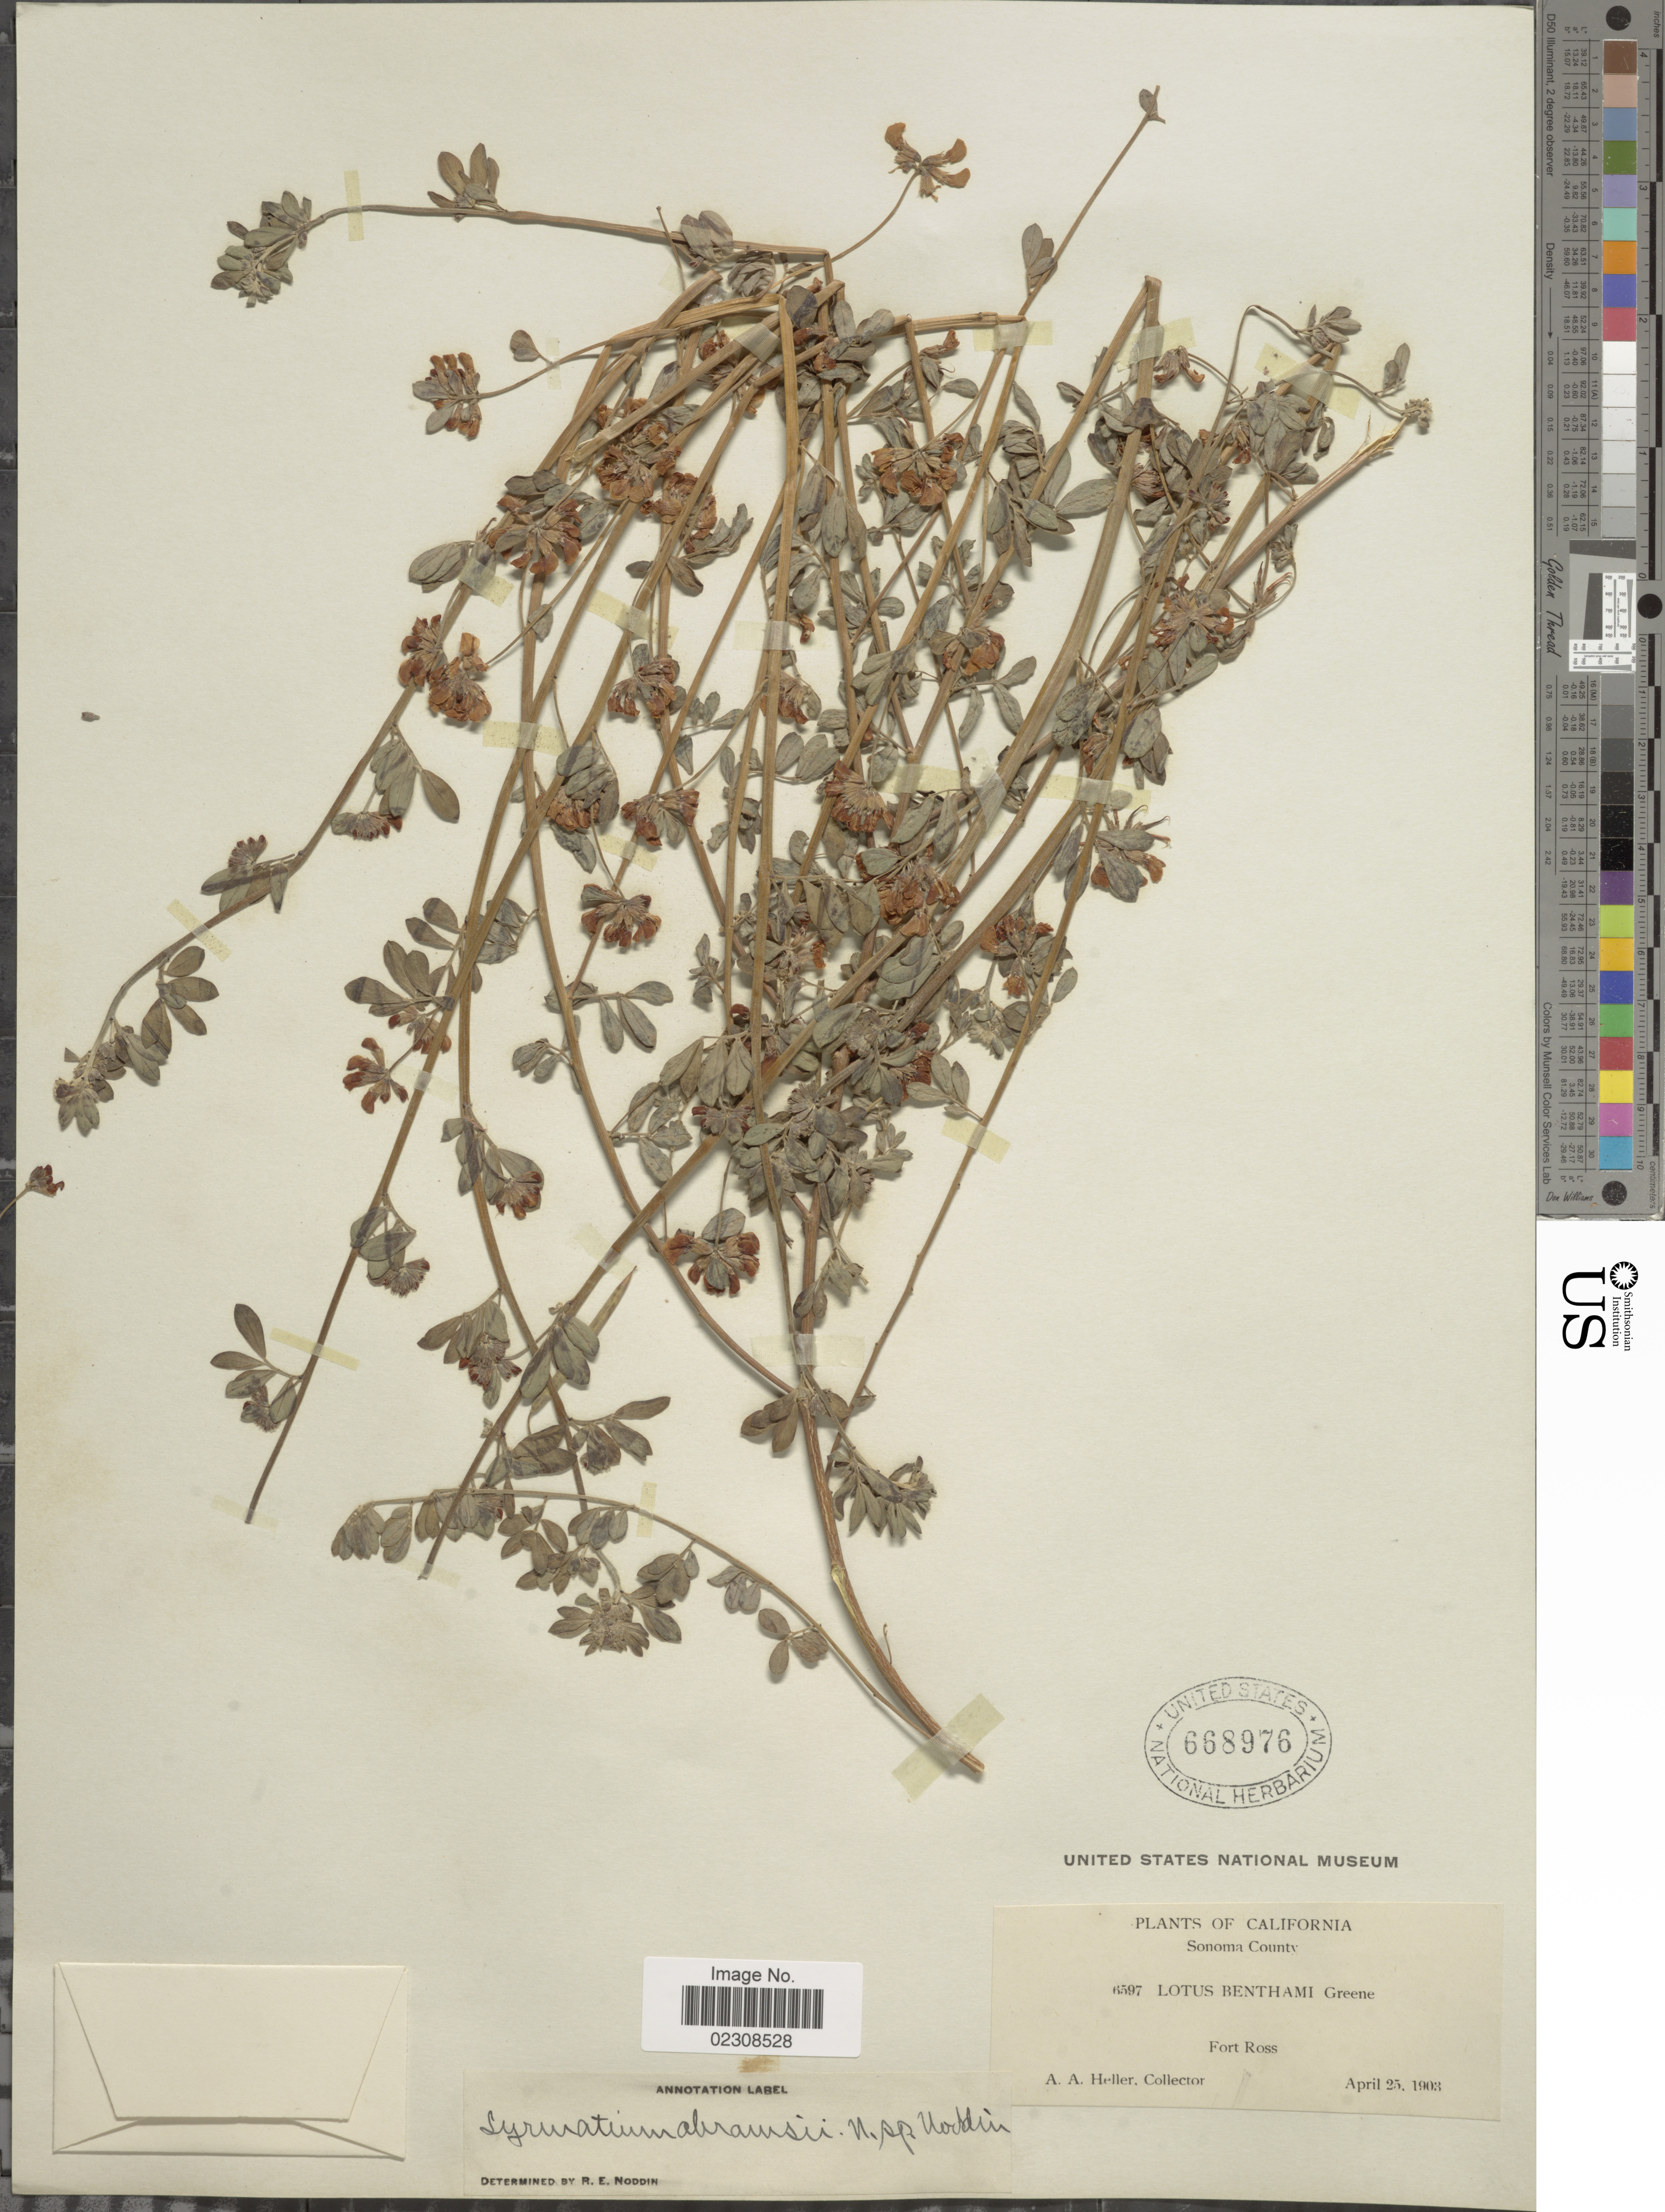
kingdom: Plantae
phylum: Tracheophyta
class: Magnoliopsida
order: Fabales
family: Fabaceae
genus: Syrmatium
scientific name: Syrmatium abramsii Noddin sp. nov. ined., 5/2024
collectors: A. A. Heller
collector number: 6597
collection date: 1903-04-25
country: United States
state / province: California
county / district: Sonoma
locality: Sonoma County. Fort Ross.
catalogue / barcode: US 668976